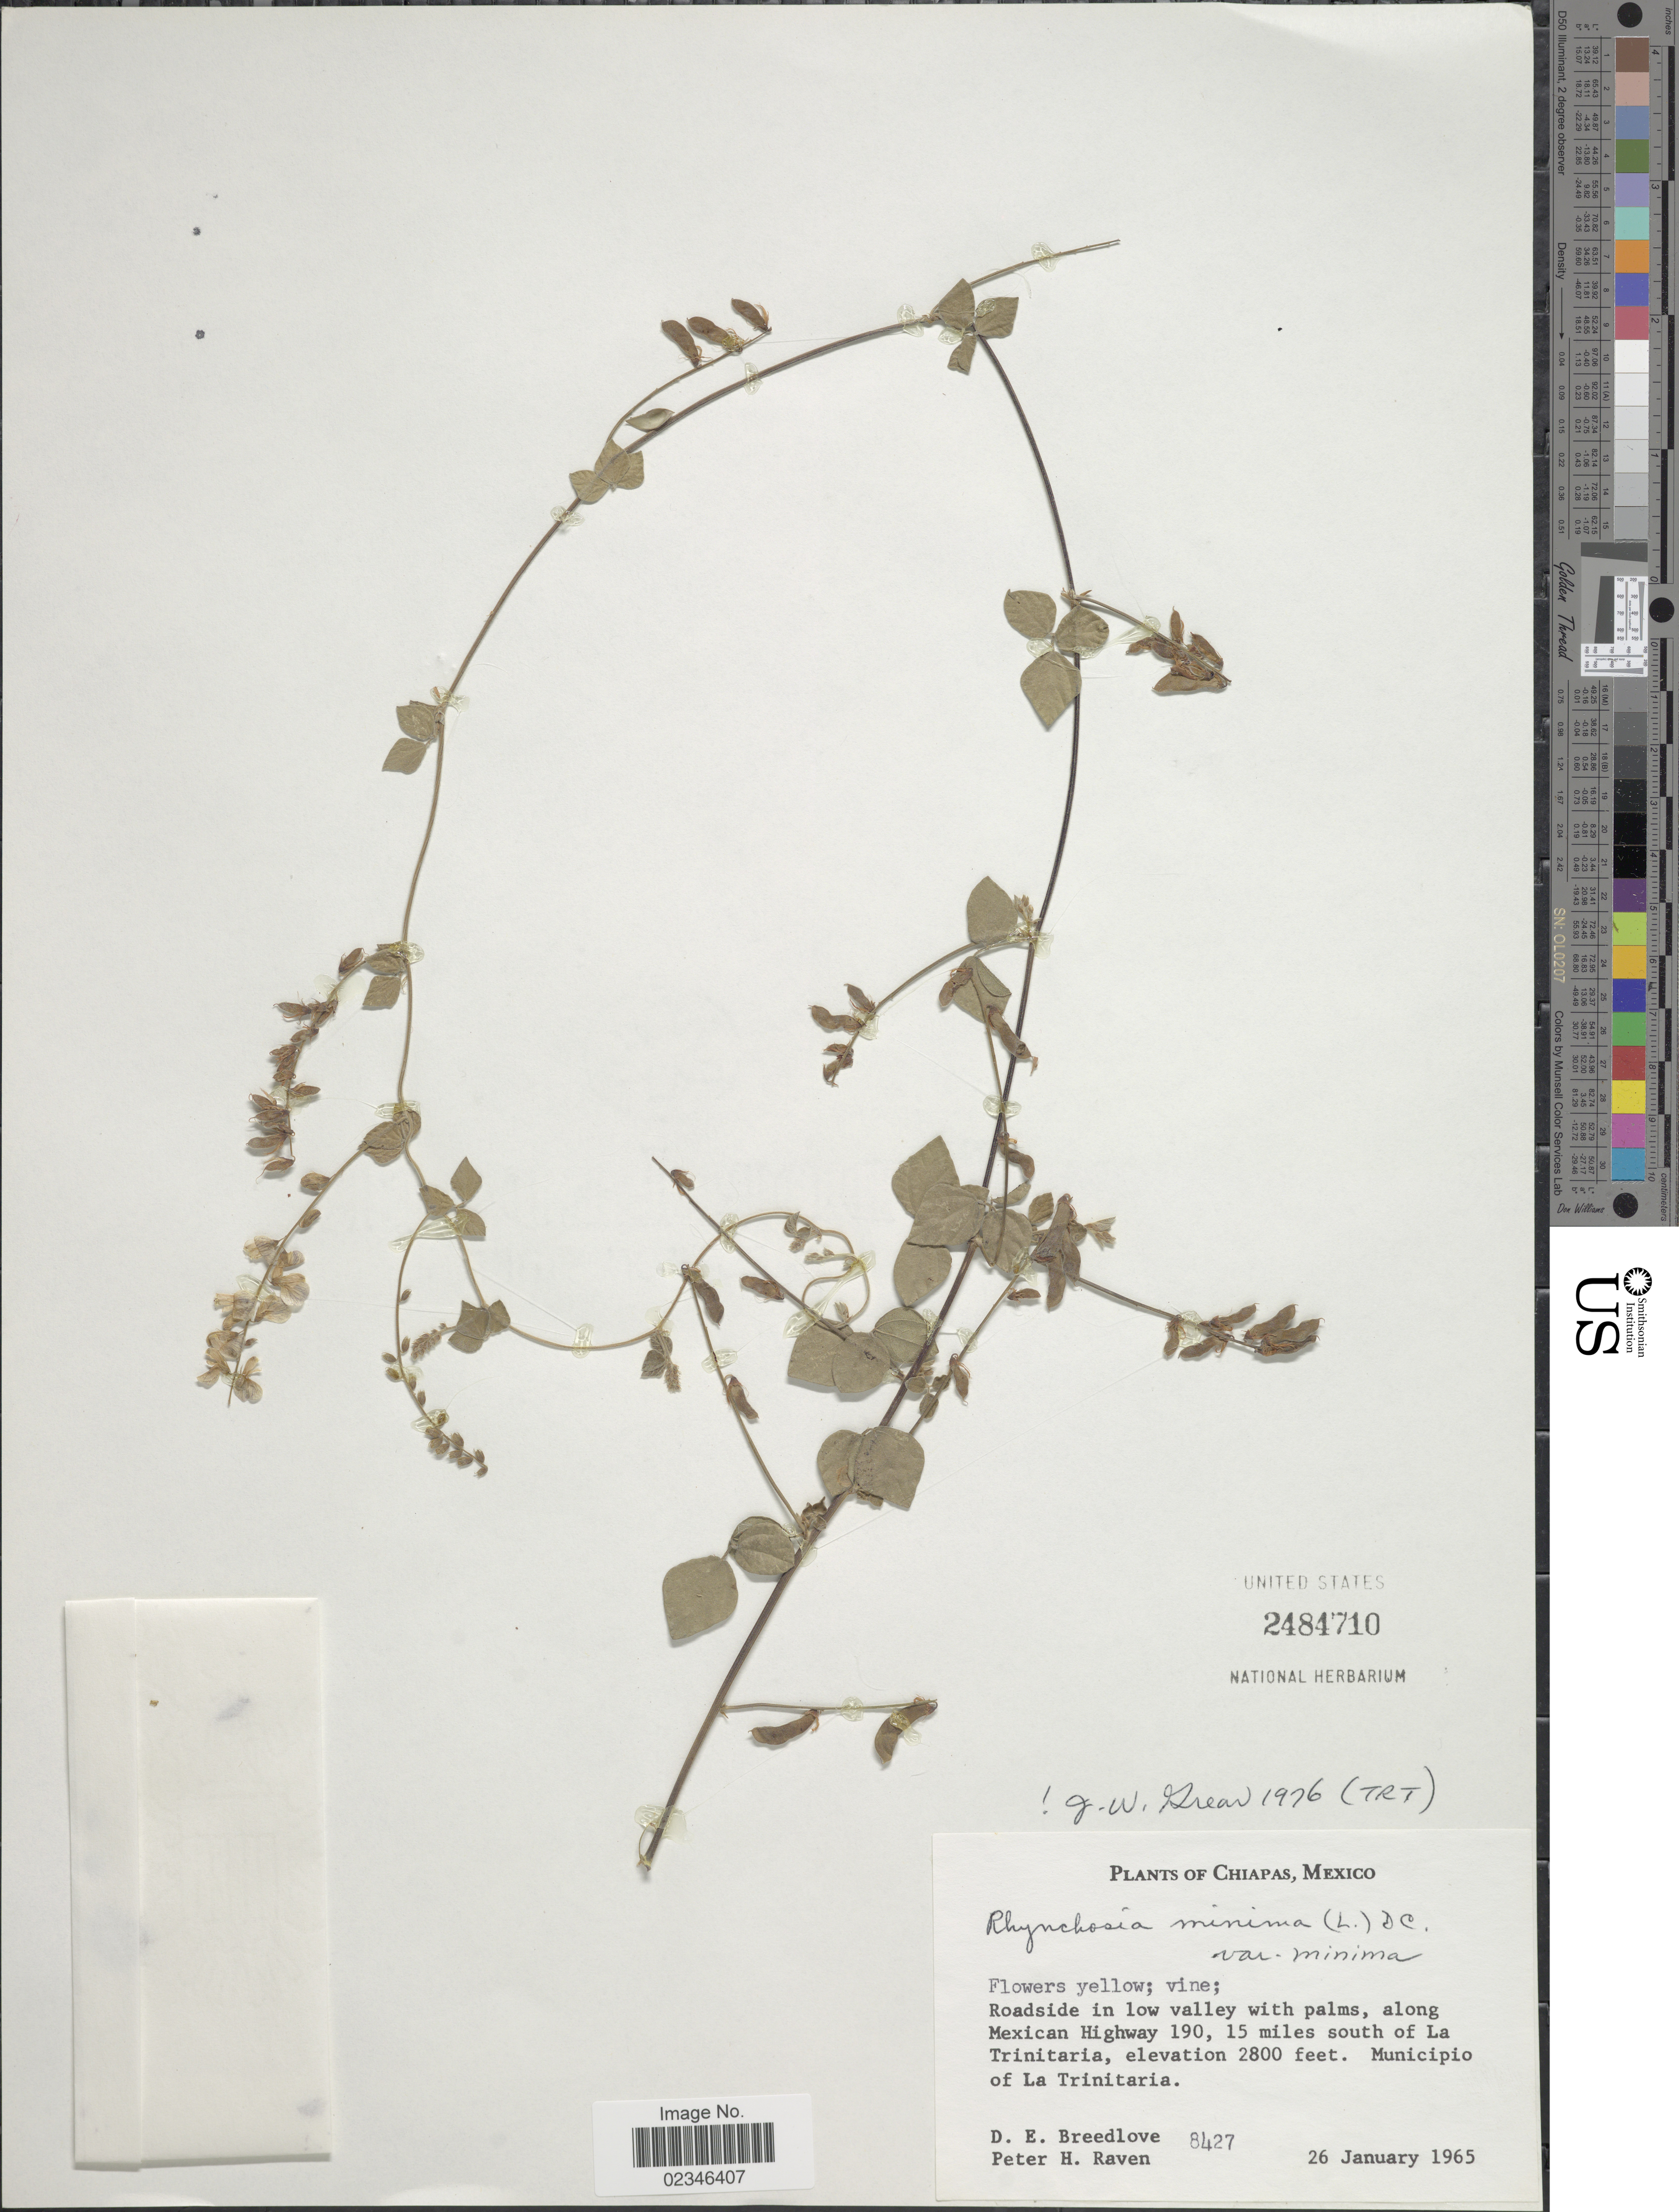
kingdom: Plantae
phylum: Tracheophyta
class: Magnoliopsida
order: Fabales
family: Fabaceae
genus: Rhynchosia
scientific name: Rhynchosia minima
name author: (L.) DC.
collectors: D. E. Breedlove & P. Raven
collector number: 8427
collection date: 1965-01-26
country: Mexico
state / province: Chiapas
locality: Roadside in low valley with palms, along Mexican Highway 190, 15 miles south of La Trinitaria. Municipio of La Trinitaria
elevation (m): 853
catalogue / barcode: US 2484710